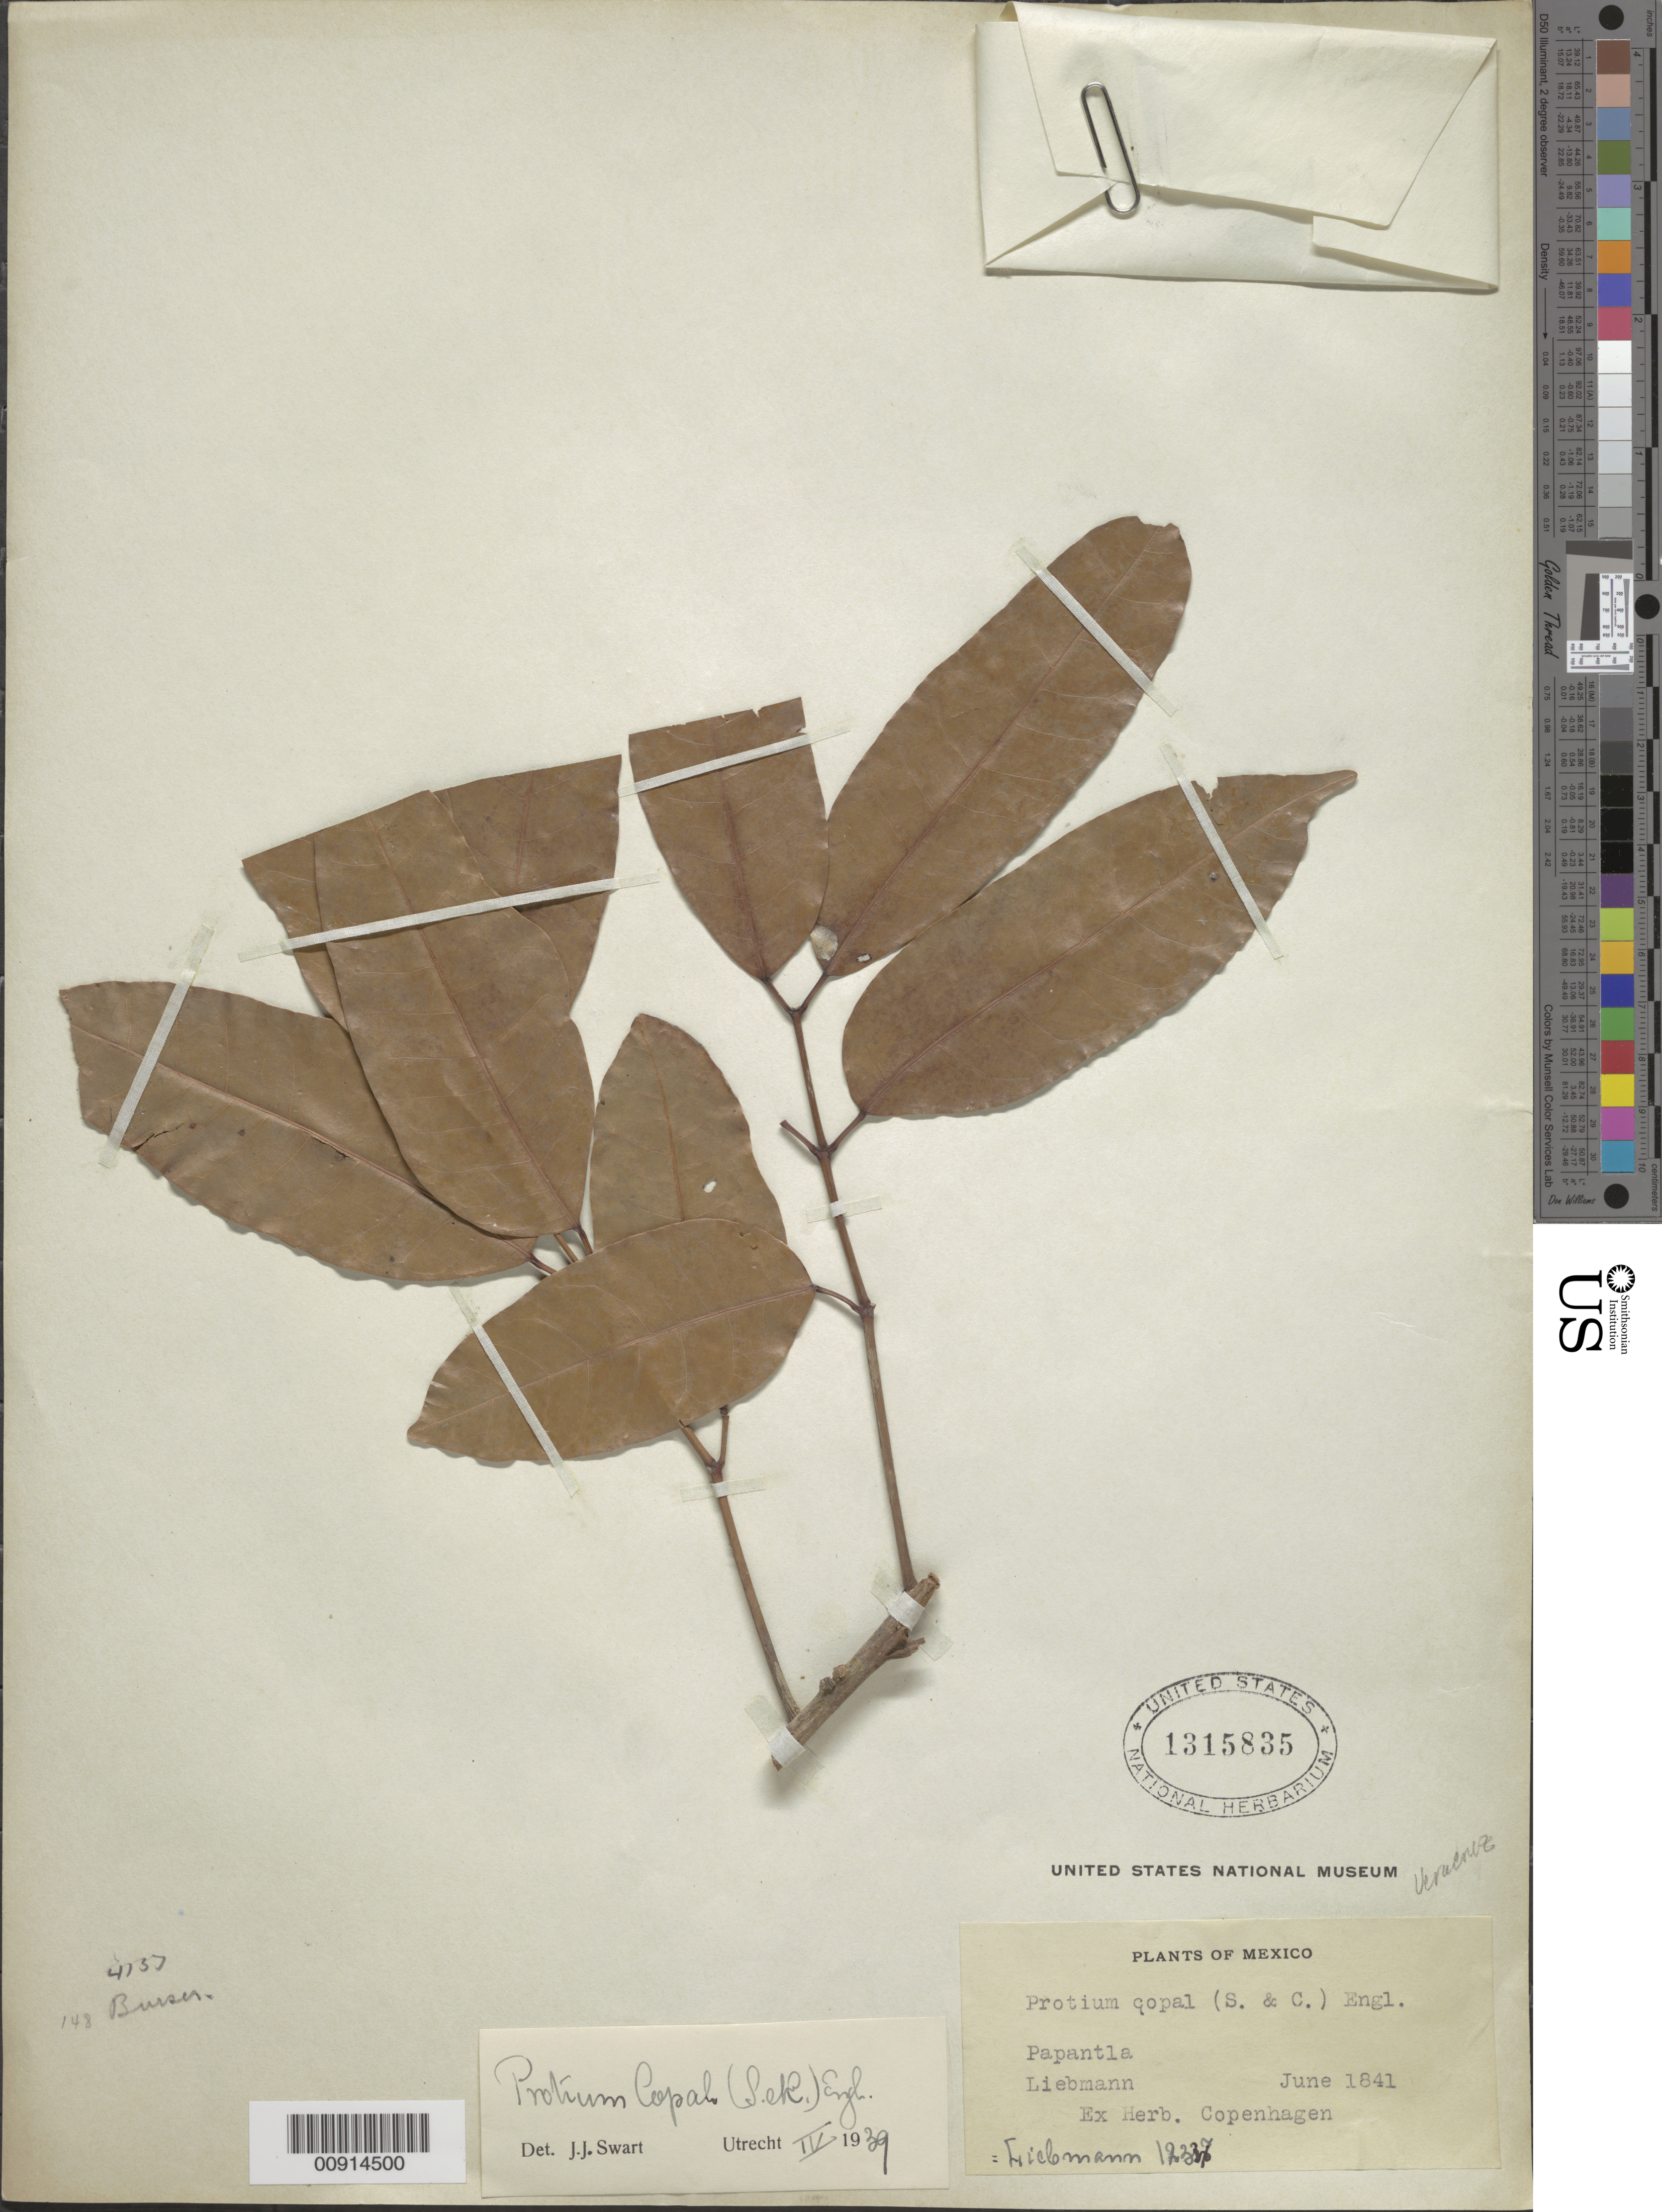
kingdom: Plantae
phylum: Tracheophyta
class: Magnoliopsida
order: Sapindales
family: Burseraceae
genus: Protium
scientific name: Protium copal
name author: (Schltdl. & Cham.) Engl.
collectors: F. M. Liebmann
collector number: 12337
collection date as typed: Jun 1841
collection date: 1841-06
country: Mexico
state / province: Veracruz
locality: Papantla.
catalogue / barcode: US 1315835